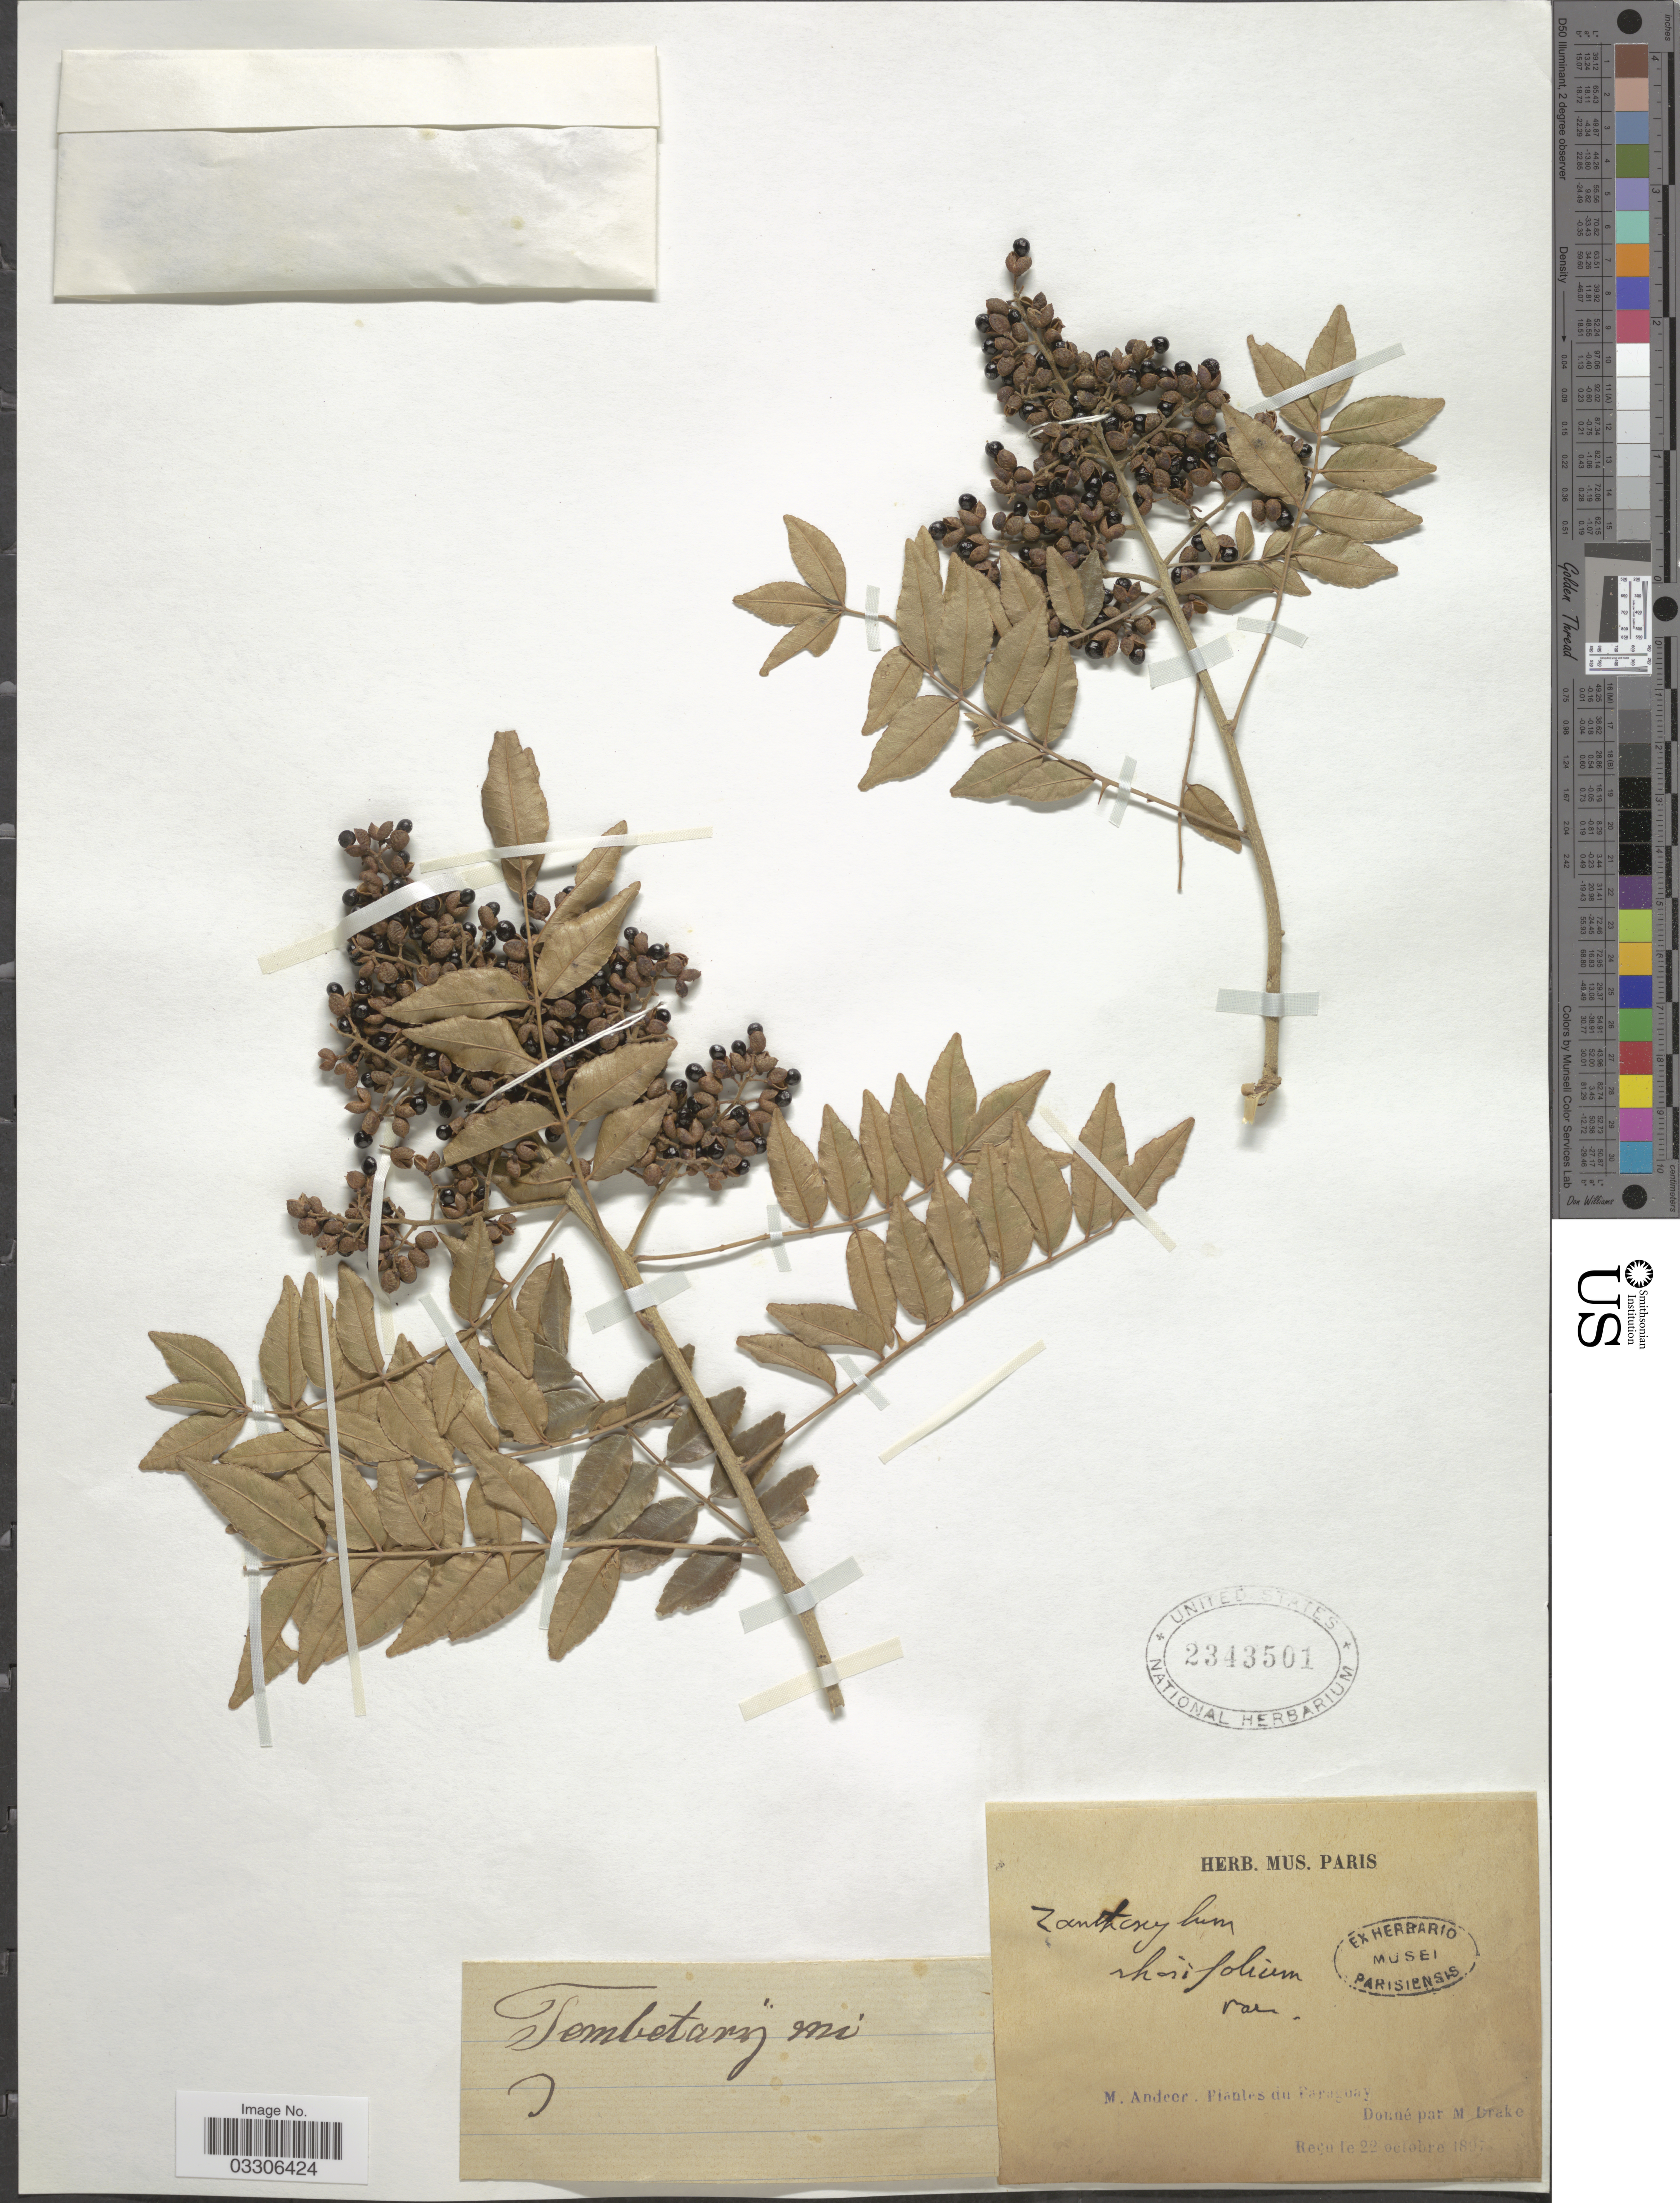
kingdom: Plantae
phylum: Tracheophyta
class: Magnoliopsida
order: Sapindales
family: Rutaceae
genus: Zanthoxylum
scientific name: Zanthoxylum schinifolium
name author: Siebold & Zucc.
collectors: M. Andeer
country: Paraguay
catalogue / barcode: US 2343501